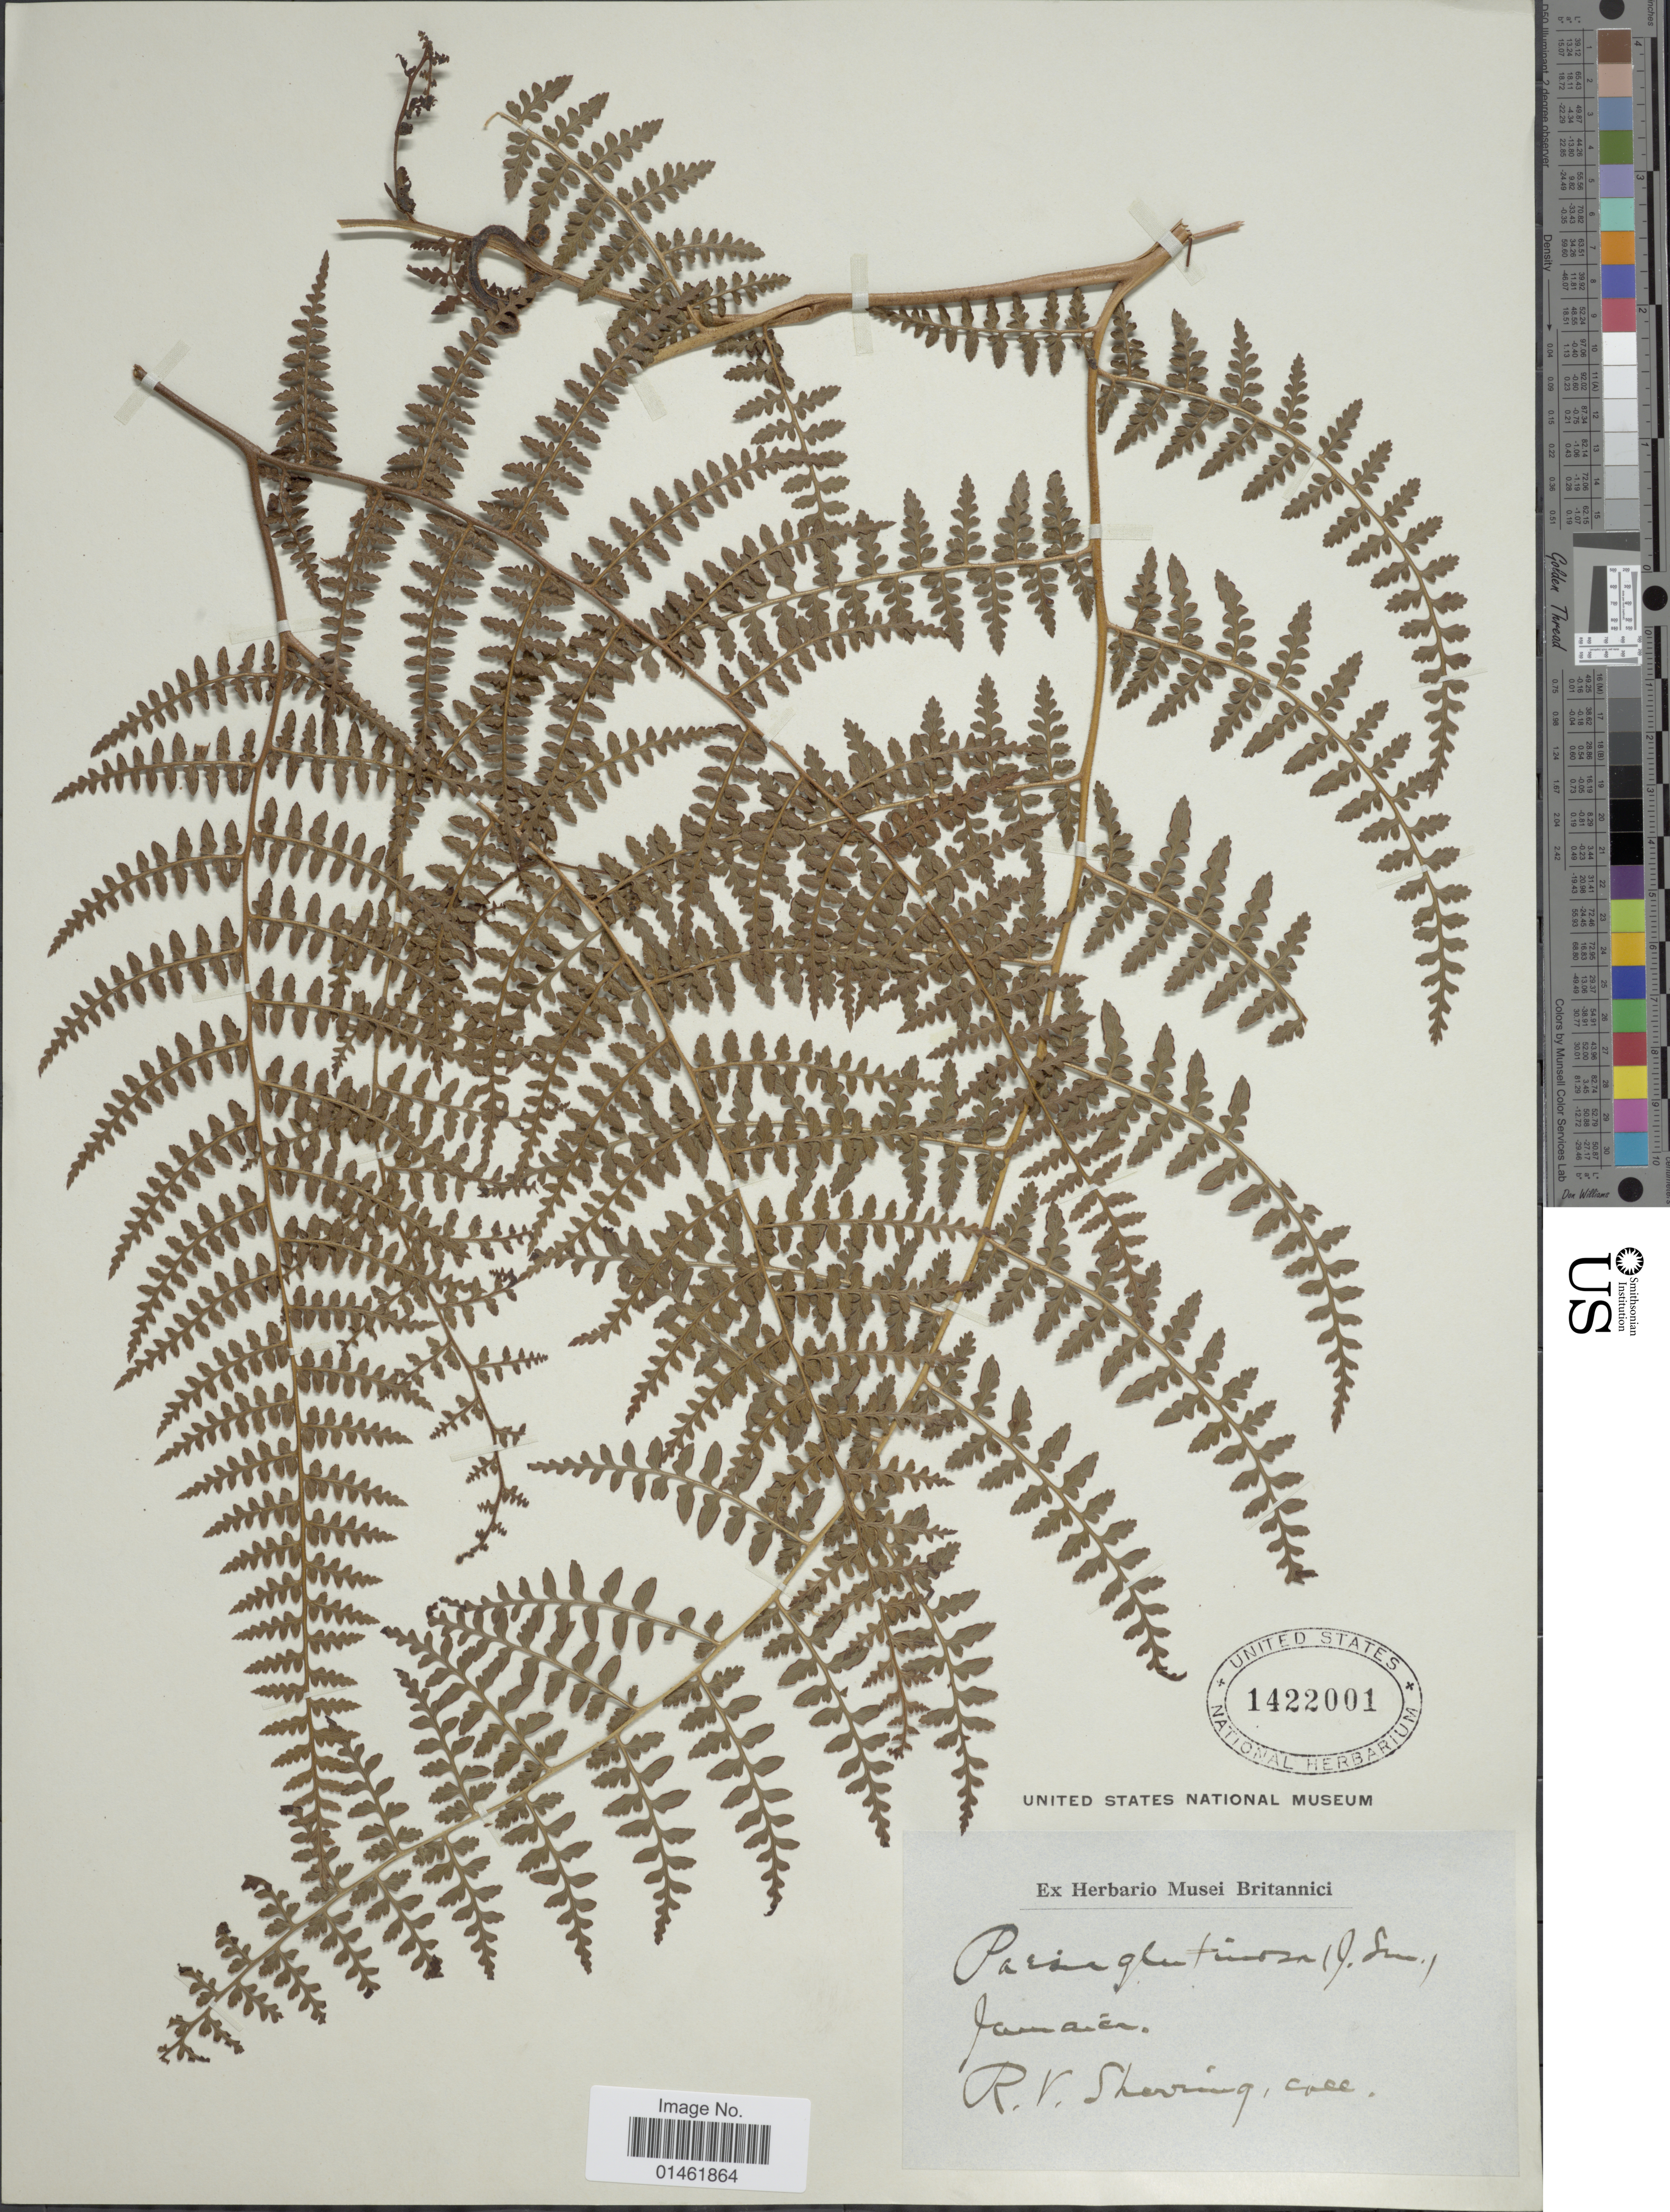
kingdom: Plantae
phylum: Tracheophyta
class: Polypodiopsida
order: Polypodiales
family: Dennstaedtiaceae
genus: Paesia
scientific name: Paesia glandulosa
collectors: R. Sherring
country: Jamaica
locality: Jamaica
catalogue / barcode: US 1422001